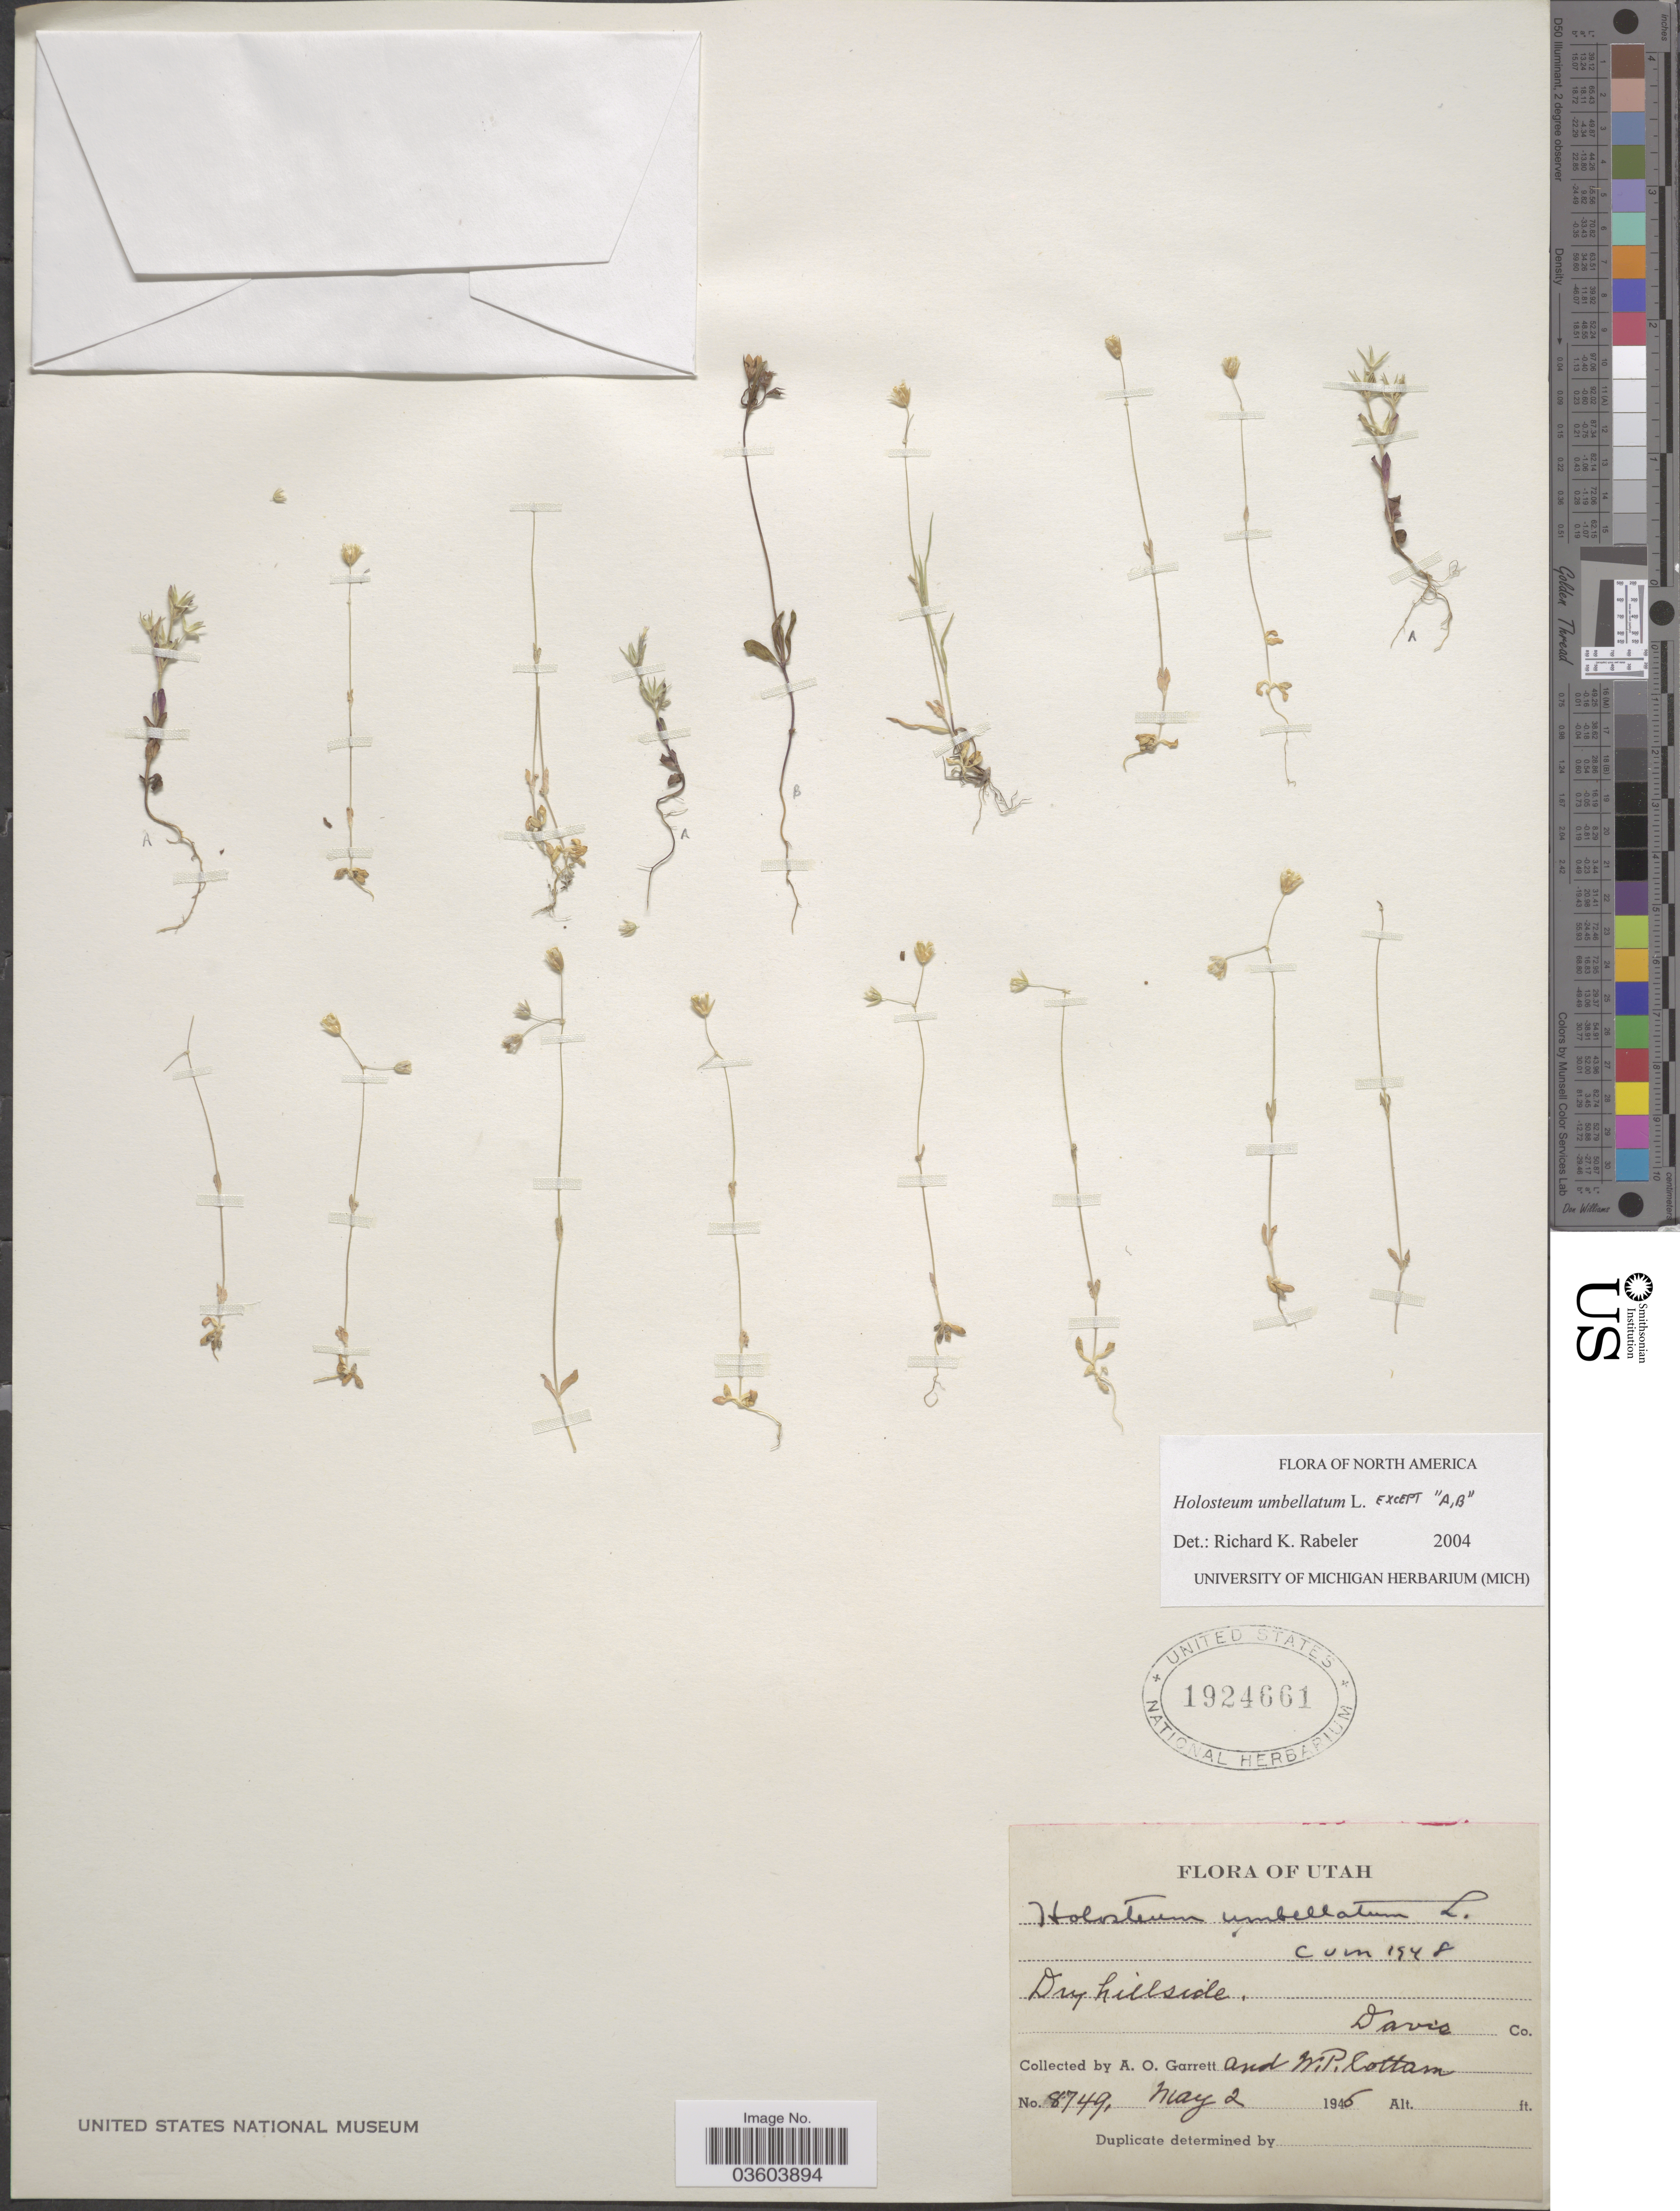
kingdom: Plantae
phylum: Tracheophyta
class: Magnoliopsida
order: Caryophyllales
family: Caryophyllaceae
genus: Holosteum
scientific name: Holosteum umbellatum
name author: L.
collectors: A. O. Garrett & W. Cottam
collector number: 8749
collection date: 1946-05-02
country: United States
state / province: Utah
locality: Davis Co.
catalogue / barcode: US 1924661